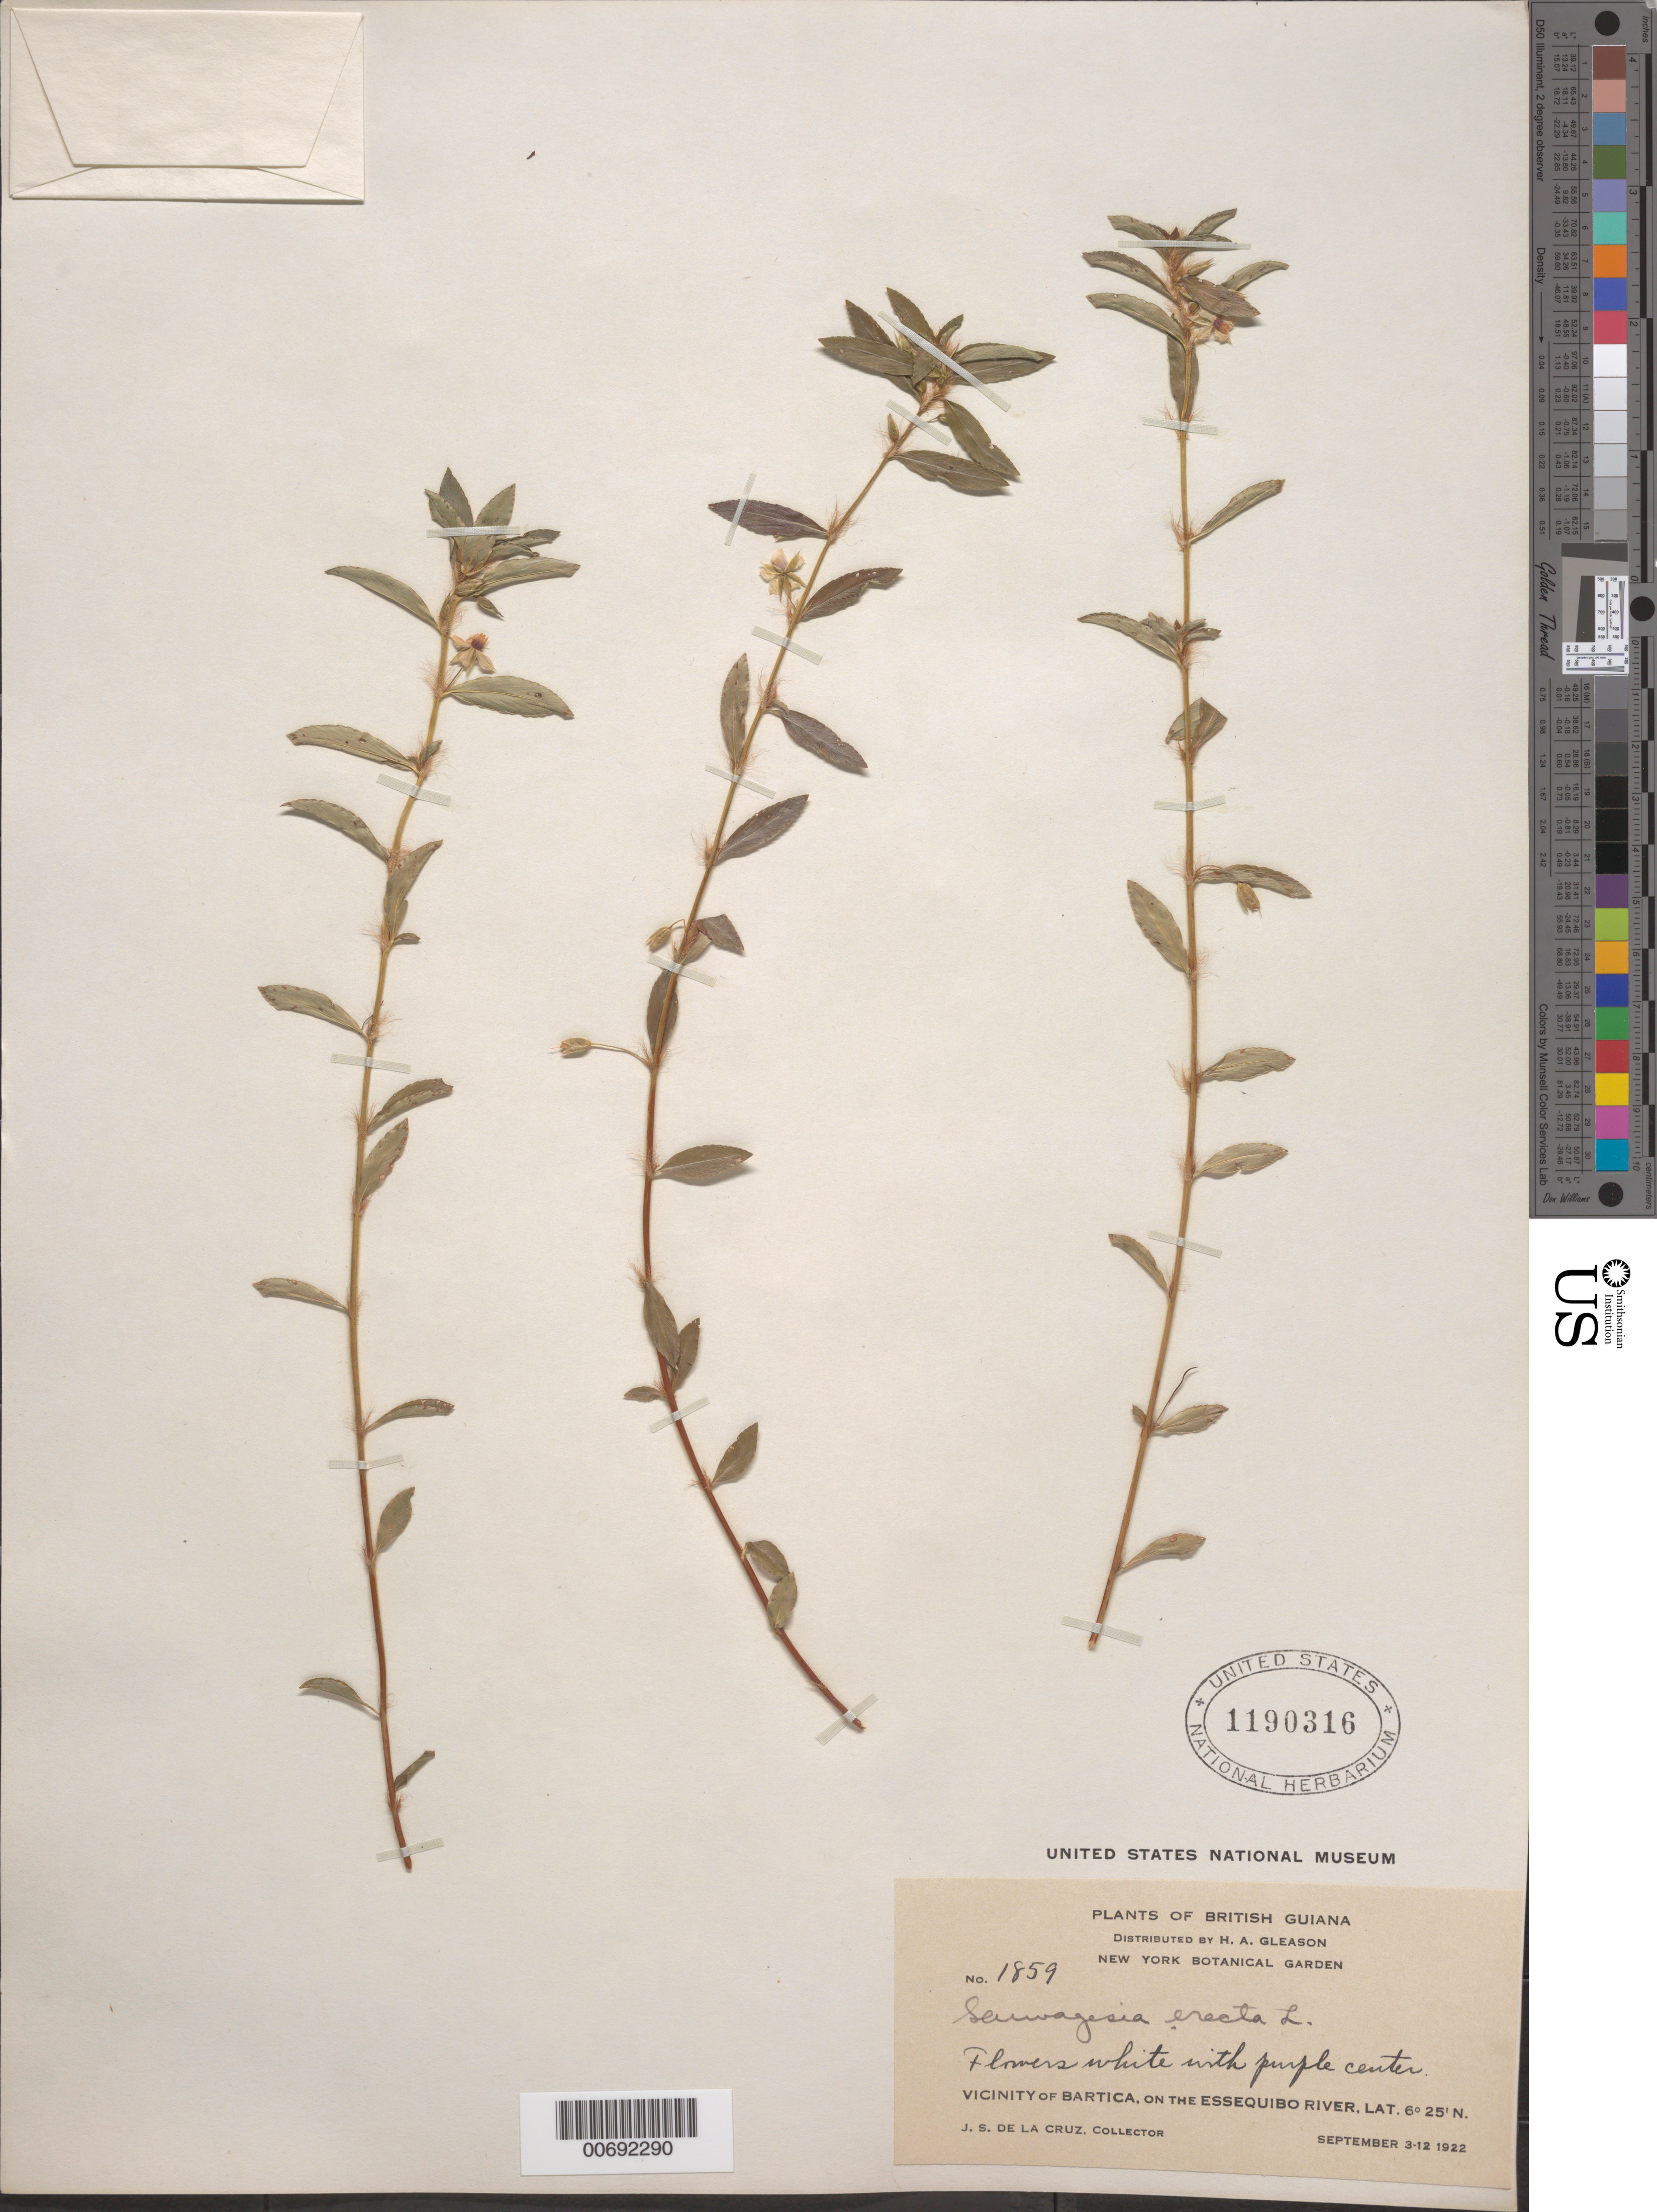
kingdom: Plantae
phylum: Tracheophyta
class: Magnoliopsida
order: Malpighiales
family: Ochnaceae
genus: Sauvagesia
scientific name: Sauvagesia erecta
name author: L.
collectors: J. S. de la Cruz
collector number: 1859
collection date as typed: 3-Sep-22 to 12-Sep-22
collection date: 1922-09-03/1922-09-12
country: Guyana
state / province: Cuyuni-Mazaruni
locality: Bartica, vic., on the Essequibo River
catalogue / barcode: US 1190316